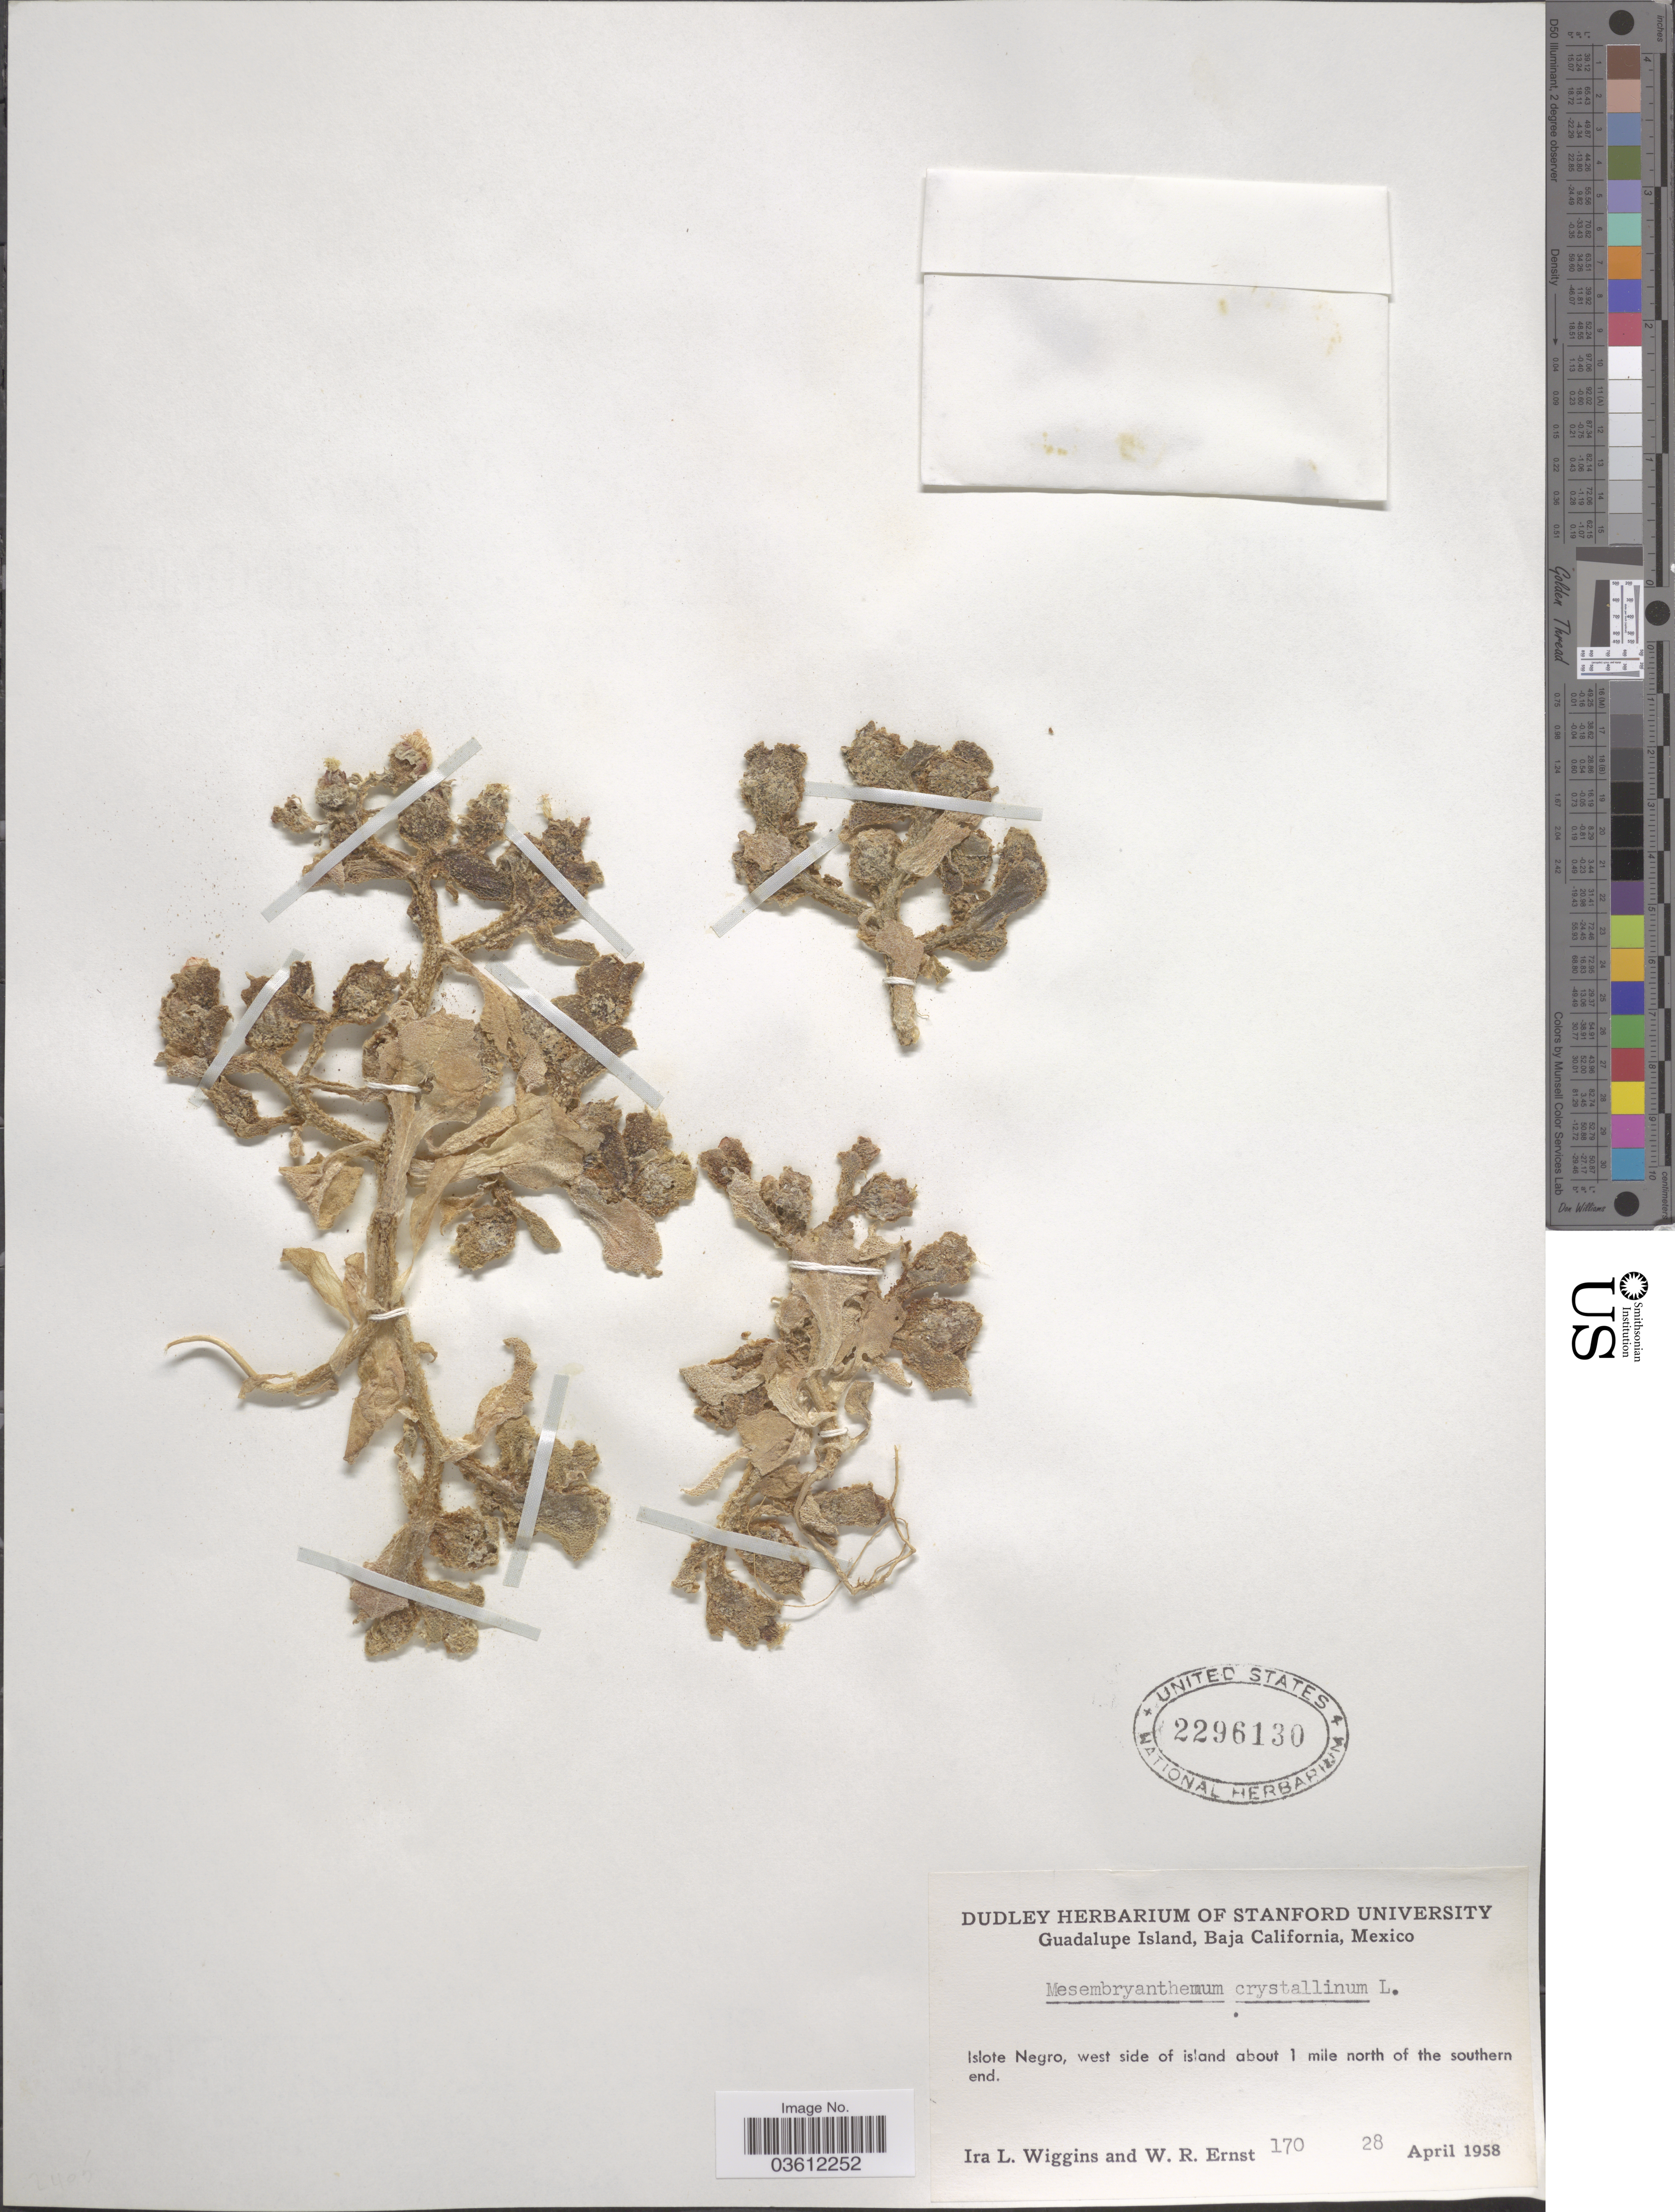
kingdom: Plantae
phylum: Tracheophyta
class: Magnoliopsida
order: Caryophyllales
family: Aizoaceae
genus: Mesembryanthemum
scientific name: Mesembryanthemum crystallinum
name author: L.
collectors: I. L. Wiggins & W. R. Ernst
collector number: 170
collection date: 1958-04-28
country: Mexico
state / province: Baja California Norte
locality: Guadalupe Island. Islote Negro, west side of island about 1 mile north of the southern end.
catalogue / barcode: US 2296130